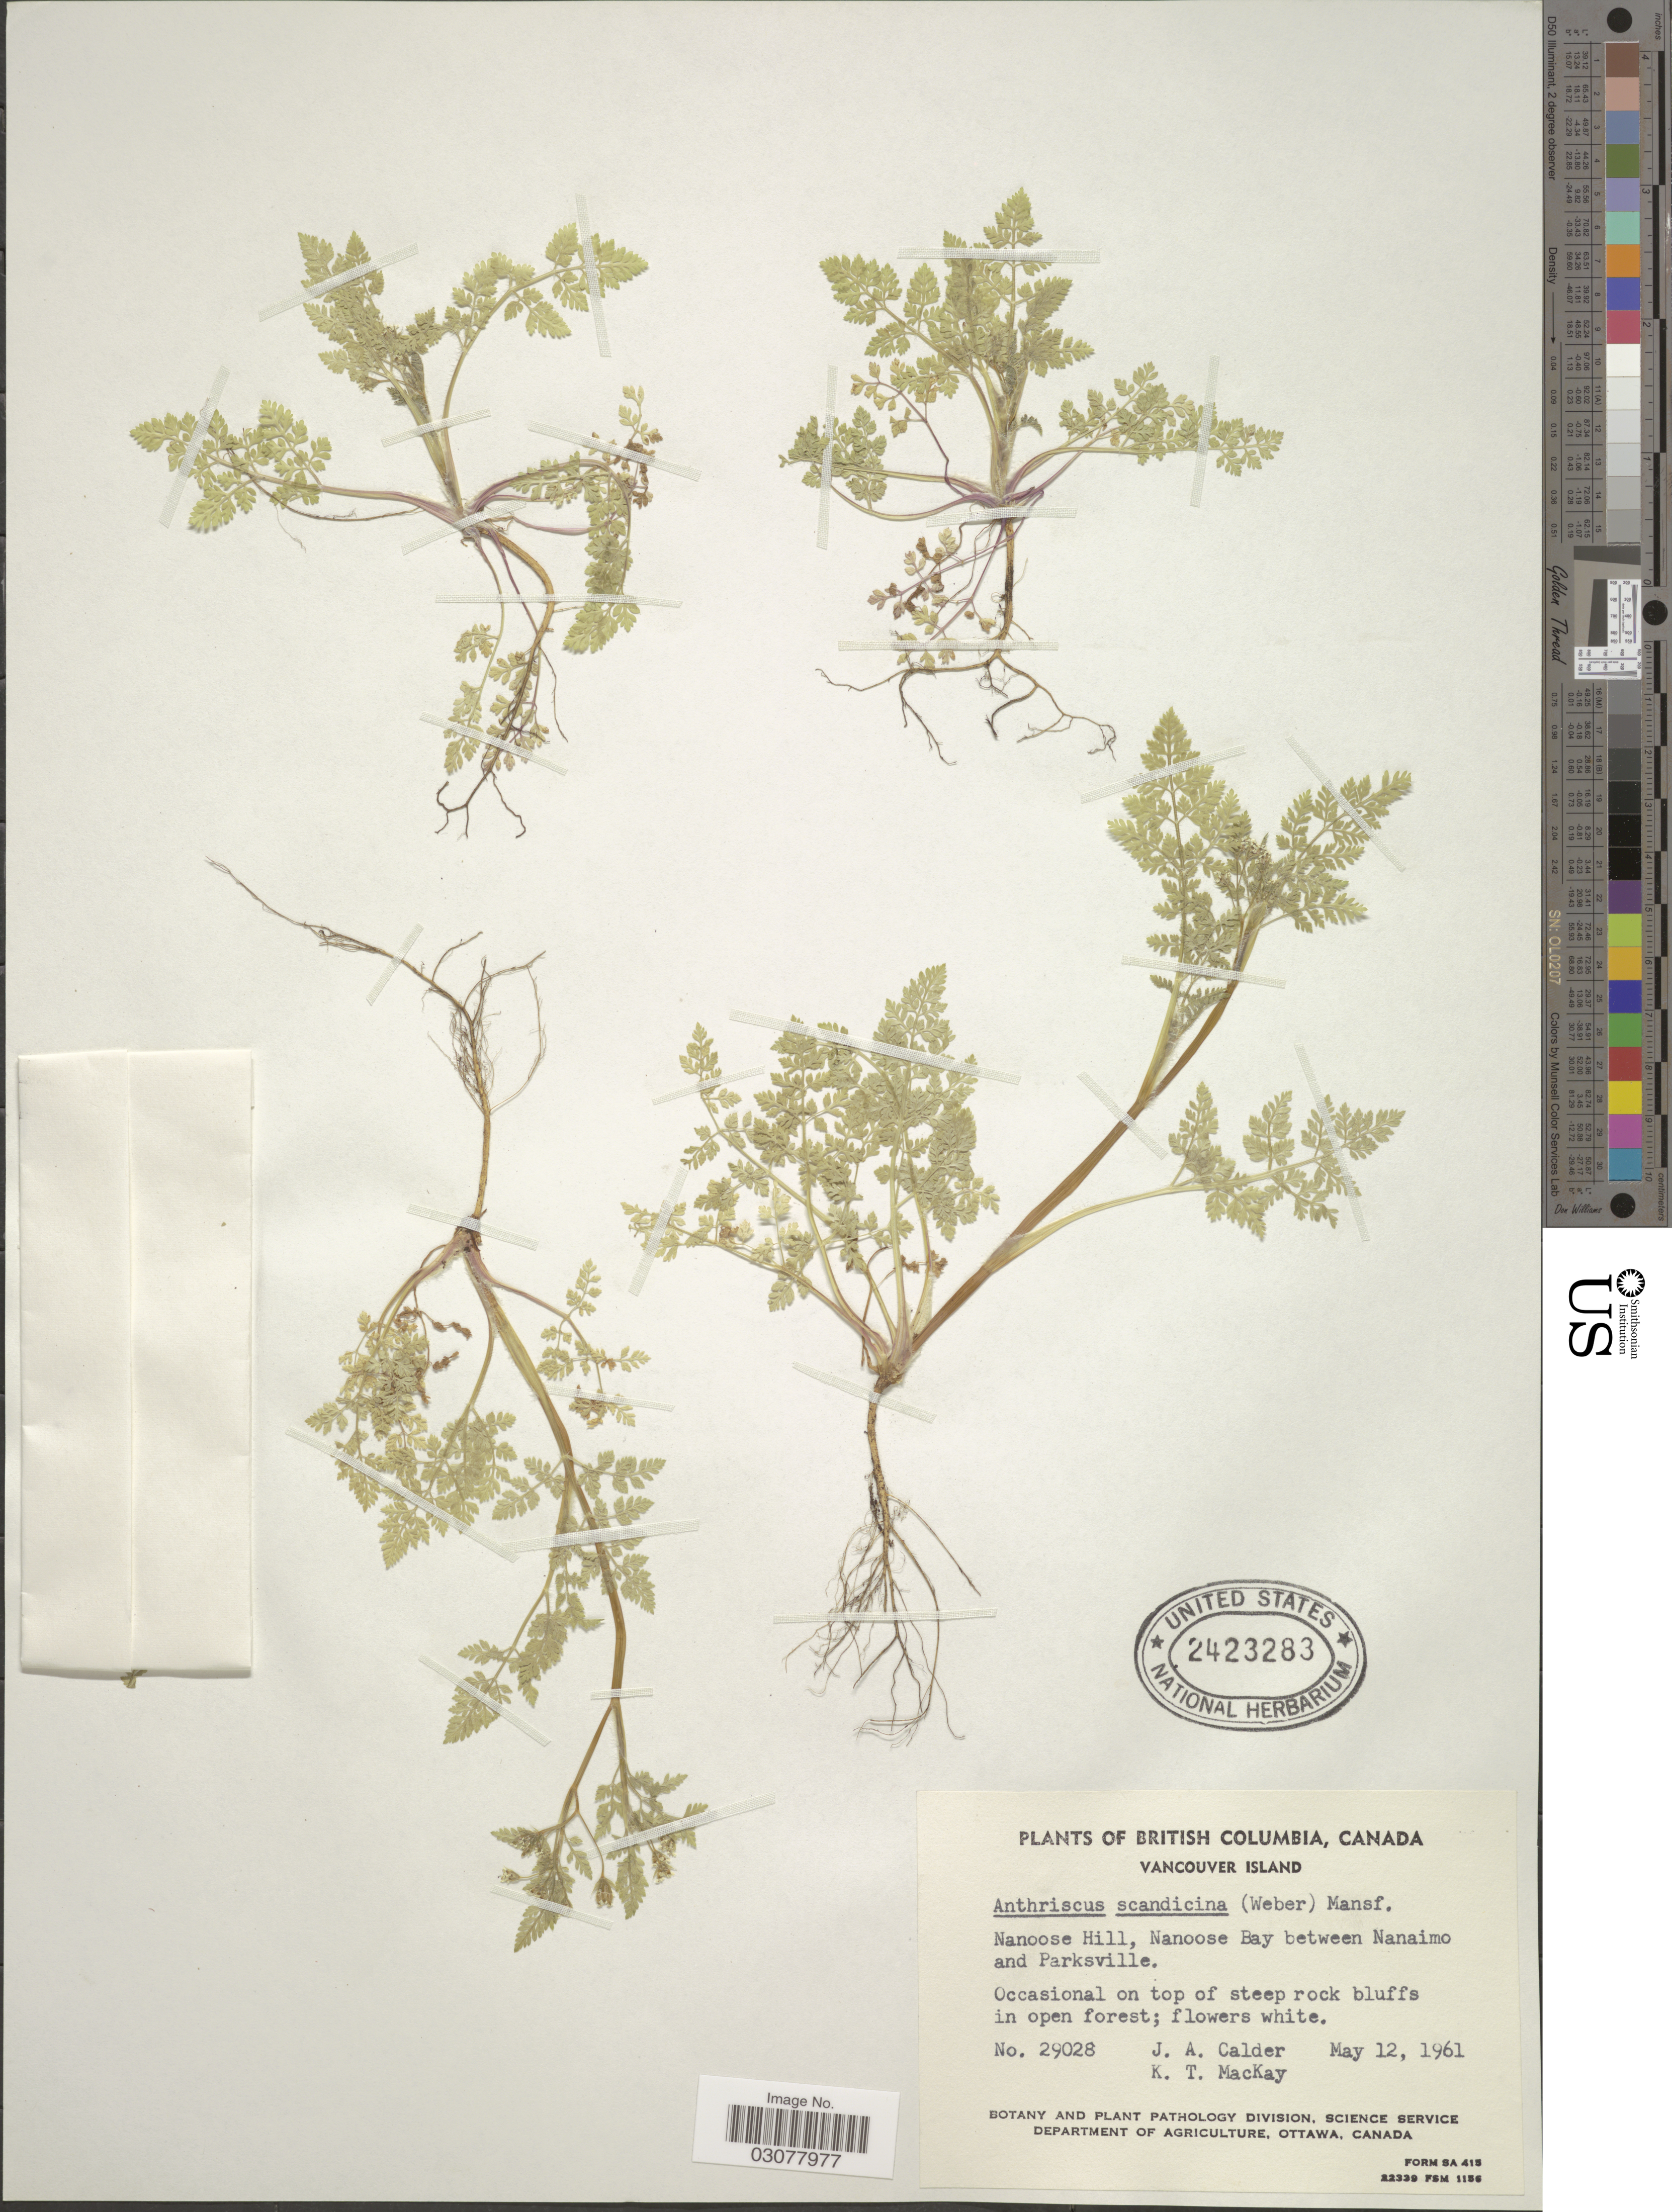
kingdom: Plantae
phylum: Tracheophyta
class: Magnoliopsida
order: Apiales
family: Apiaceae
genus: Anthriscus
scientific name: Anthriscus caucalis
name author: M. Bieb.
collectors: J. A. Calder & K. T. Mackay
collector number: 29028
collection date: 1961-05-12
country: Canada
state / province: British Columbia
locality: Vancouver Island, Nanoose Hill, Nanoose Bay between Nanaimo and Parksville.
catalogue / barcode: US 2423283